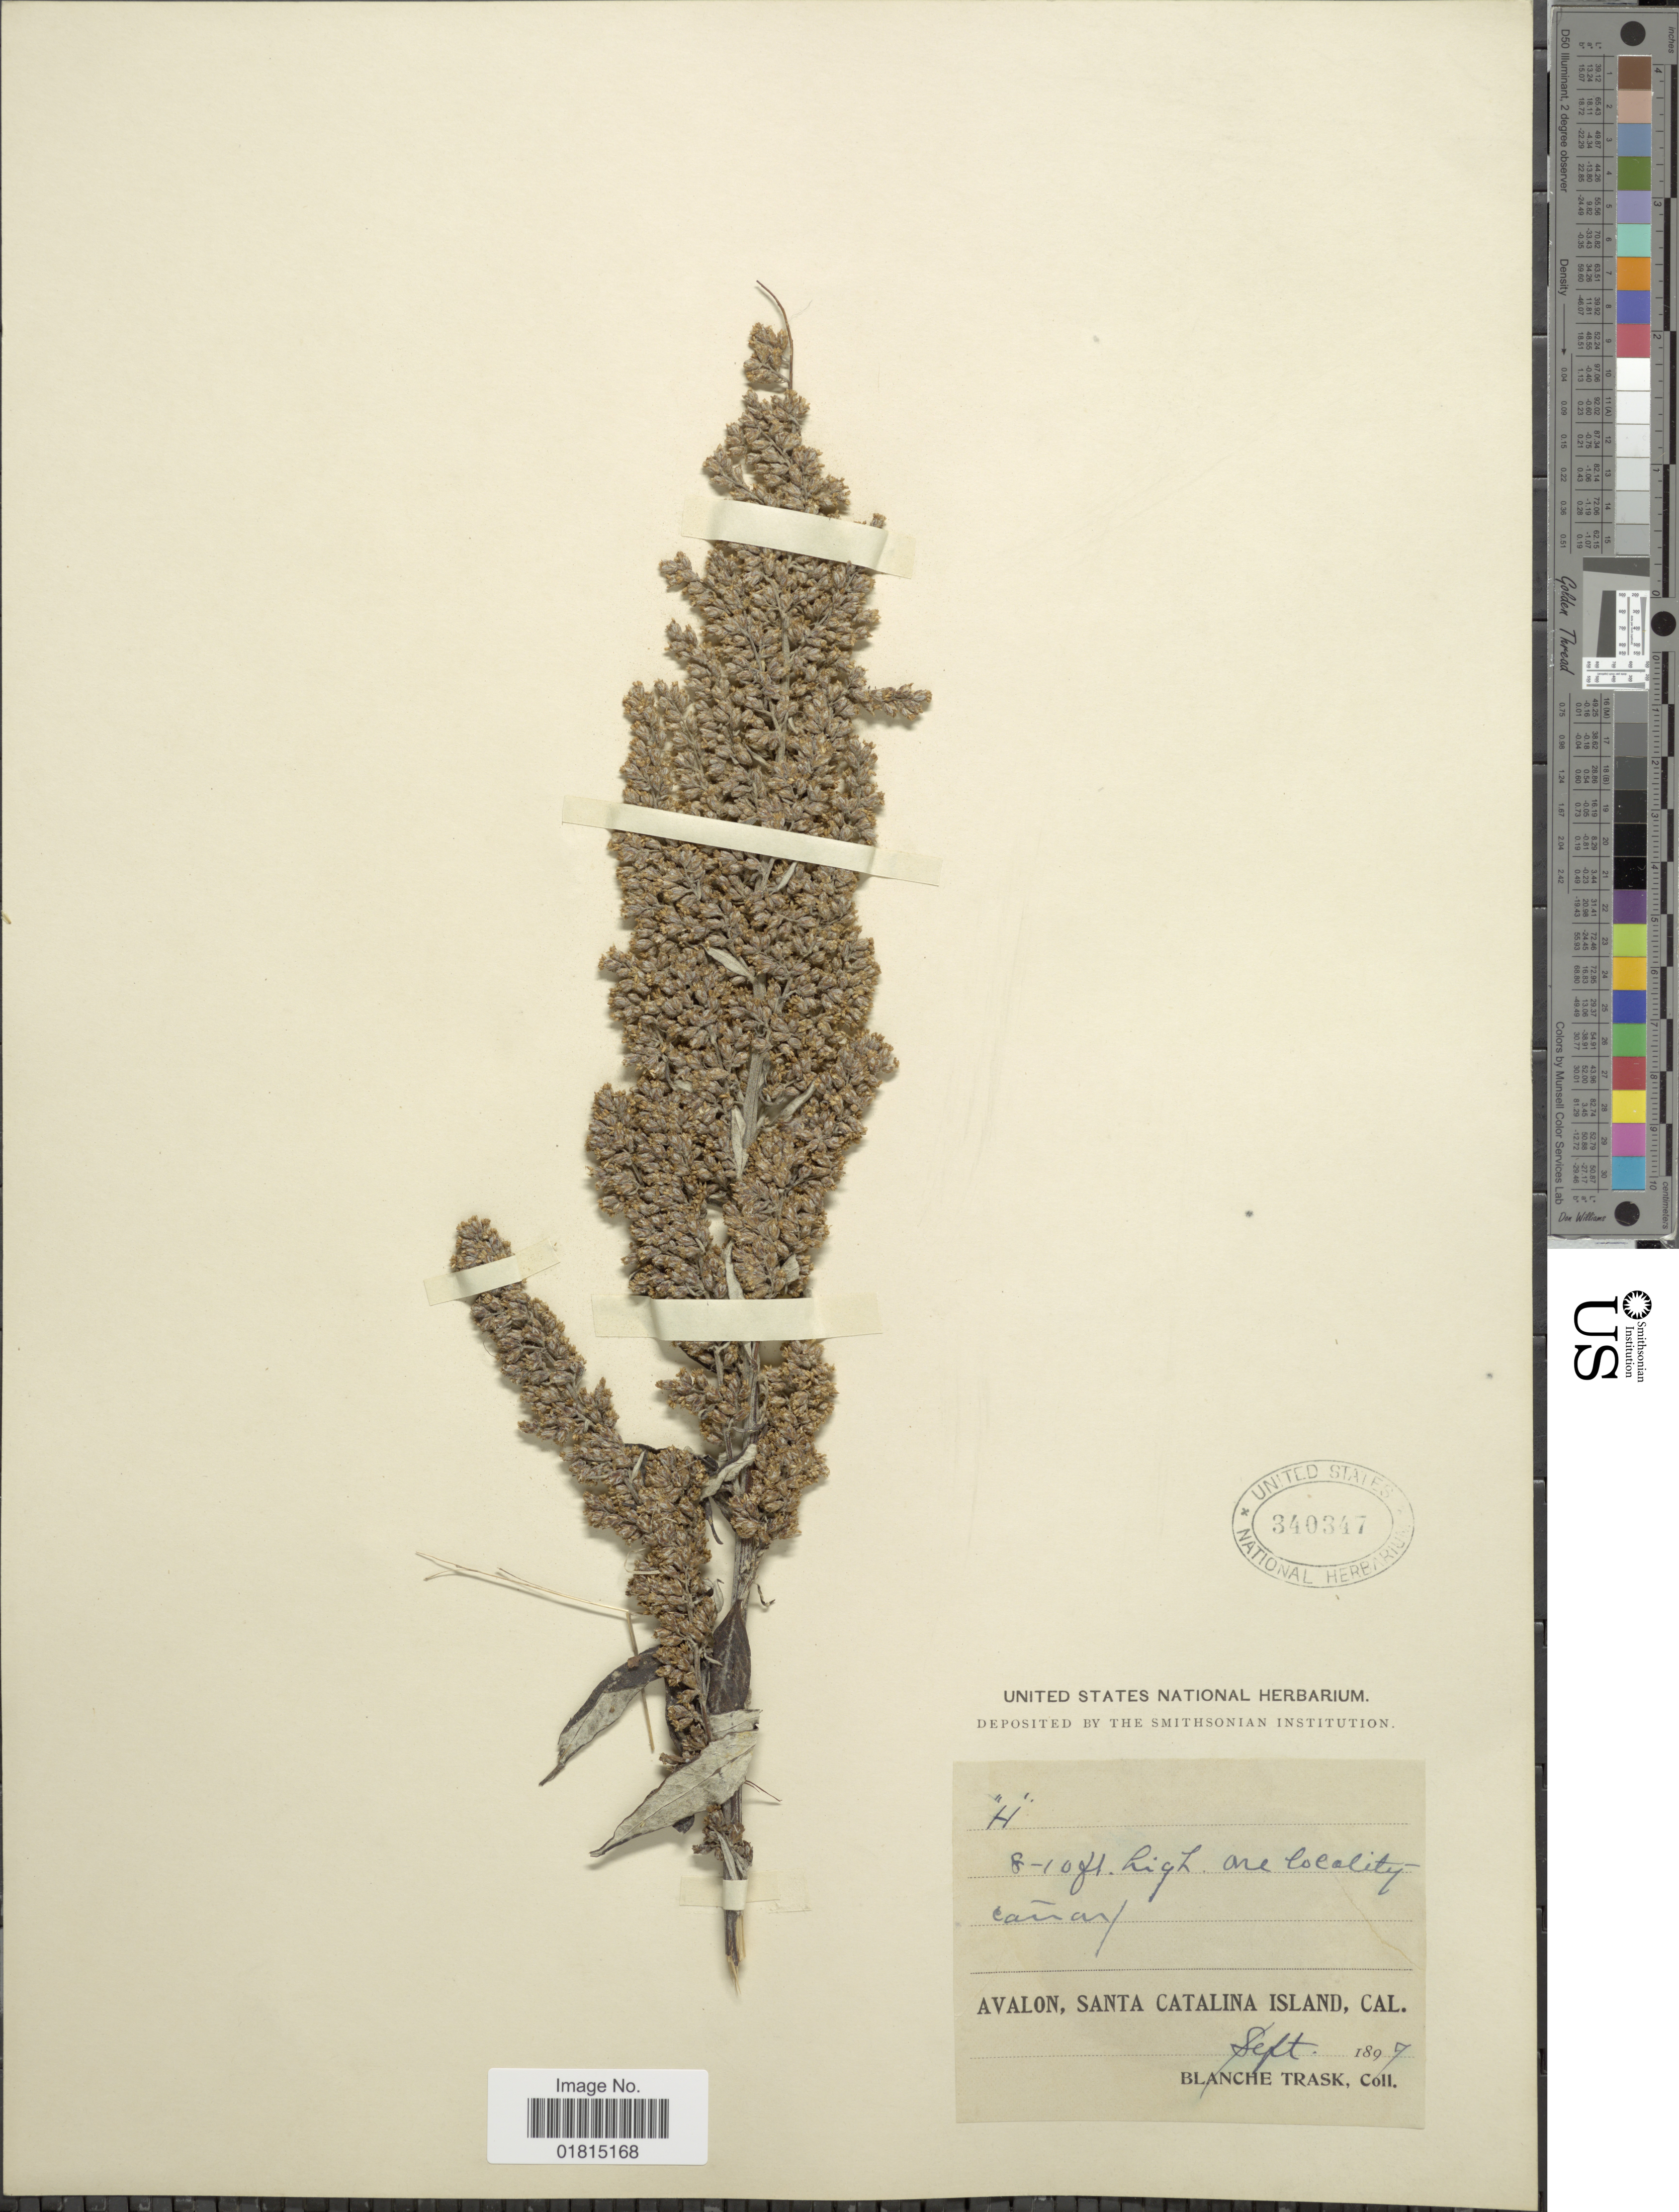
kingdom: Plantae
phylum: Tracheophyta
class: Magnoliopsida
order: Asterales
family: Asteraceae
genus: Artemisia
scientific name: Artemisia douglasiana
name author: Besser ex Hook.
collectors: B. Trask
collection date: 1897-09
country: United States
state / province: California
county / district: Los Angeles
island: Santa Catalina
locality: Avalon, Santa Catalina Island, Cal.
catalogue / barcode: US 340347